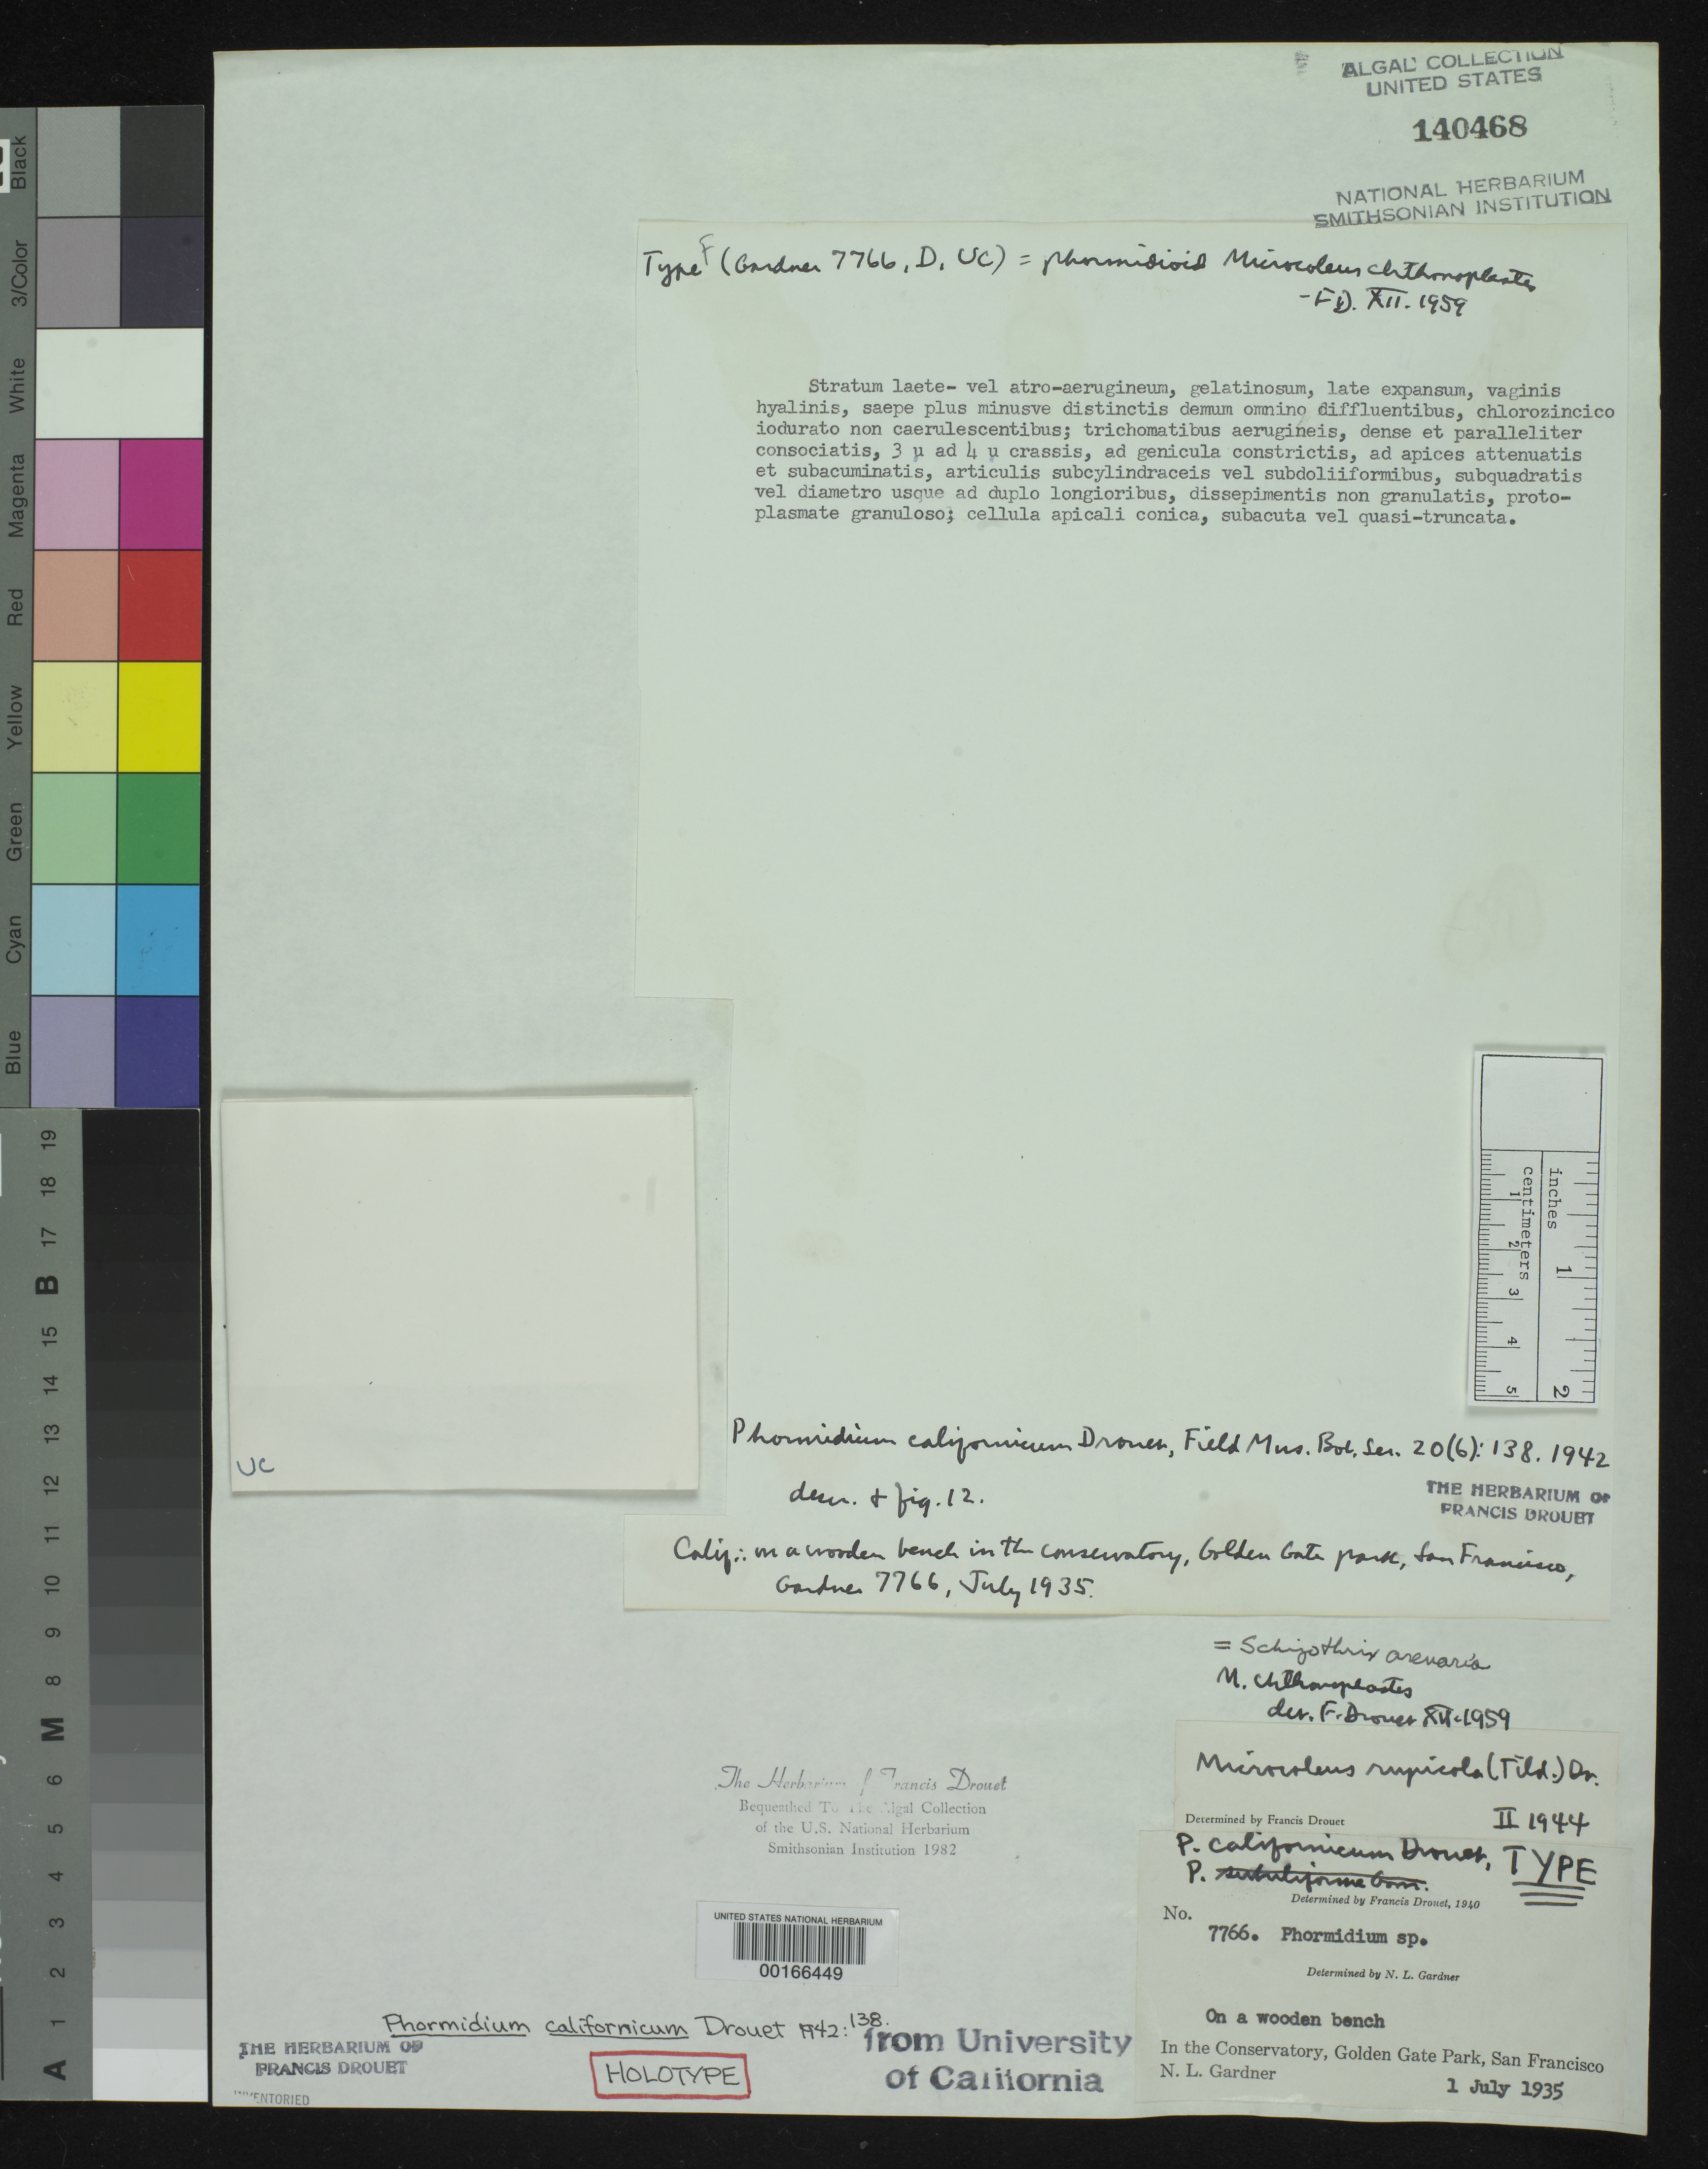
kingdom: Bacteria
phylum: Cyanobacteria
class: Cyanobacteriia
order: Cyanobacteriales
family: Oscillatoriaceae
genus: Phormidium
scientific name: Phormidium californicum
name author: F.E. Drouet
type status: Holotype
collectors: N. Gardner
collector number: NLG 7766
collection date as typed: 01 Jul 1935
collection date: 1935-07-01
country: United States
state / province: California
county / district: San Francisco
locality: San Francisco, Golden Gate Park, Conservatory.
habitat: On a wooden bench.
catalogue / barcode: US 140468